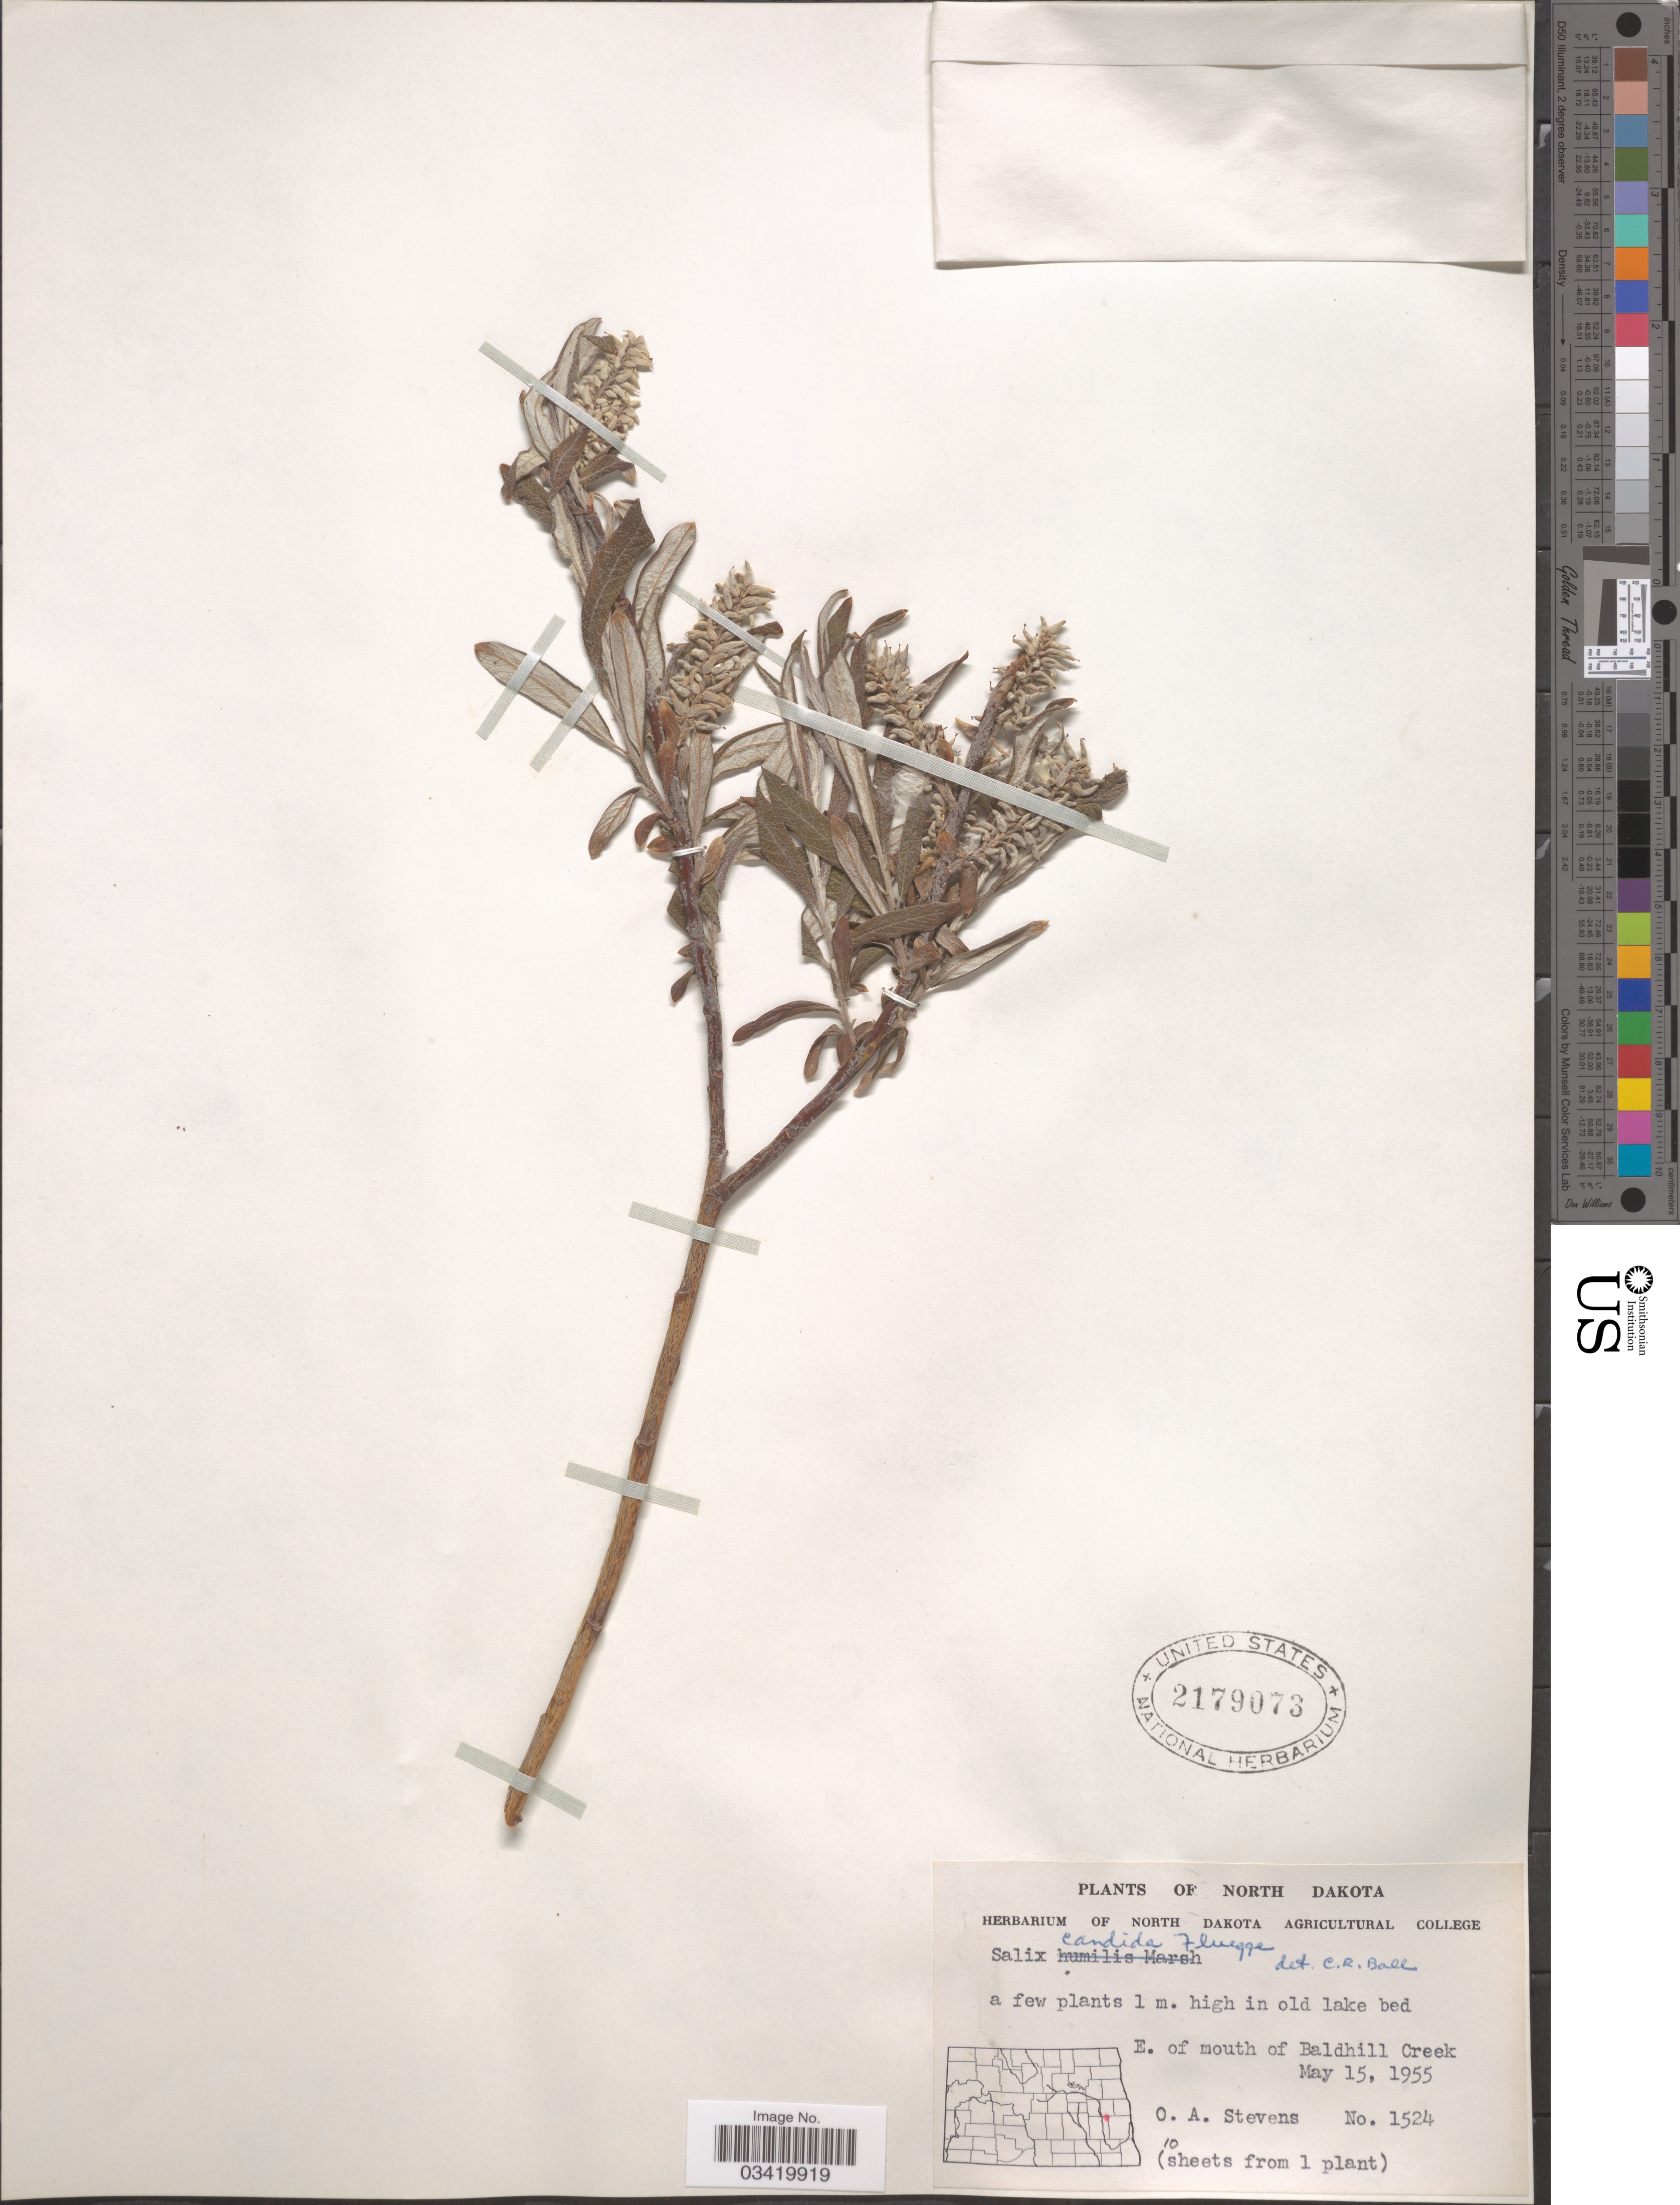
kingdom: Plantae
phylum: Tracheophyta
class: Magnoliopsida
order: Malpighiales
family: Salicaceae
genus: Salix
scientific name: Salix candida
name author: Flüggé ex Willd.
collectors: O. A. Stevens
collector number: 1524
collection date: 1955-05-15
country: United States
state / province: North Dakota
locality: E. of mouth of Baldhill Creek.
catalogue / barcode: US 2179073